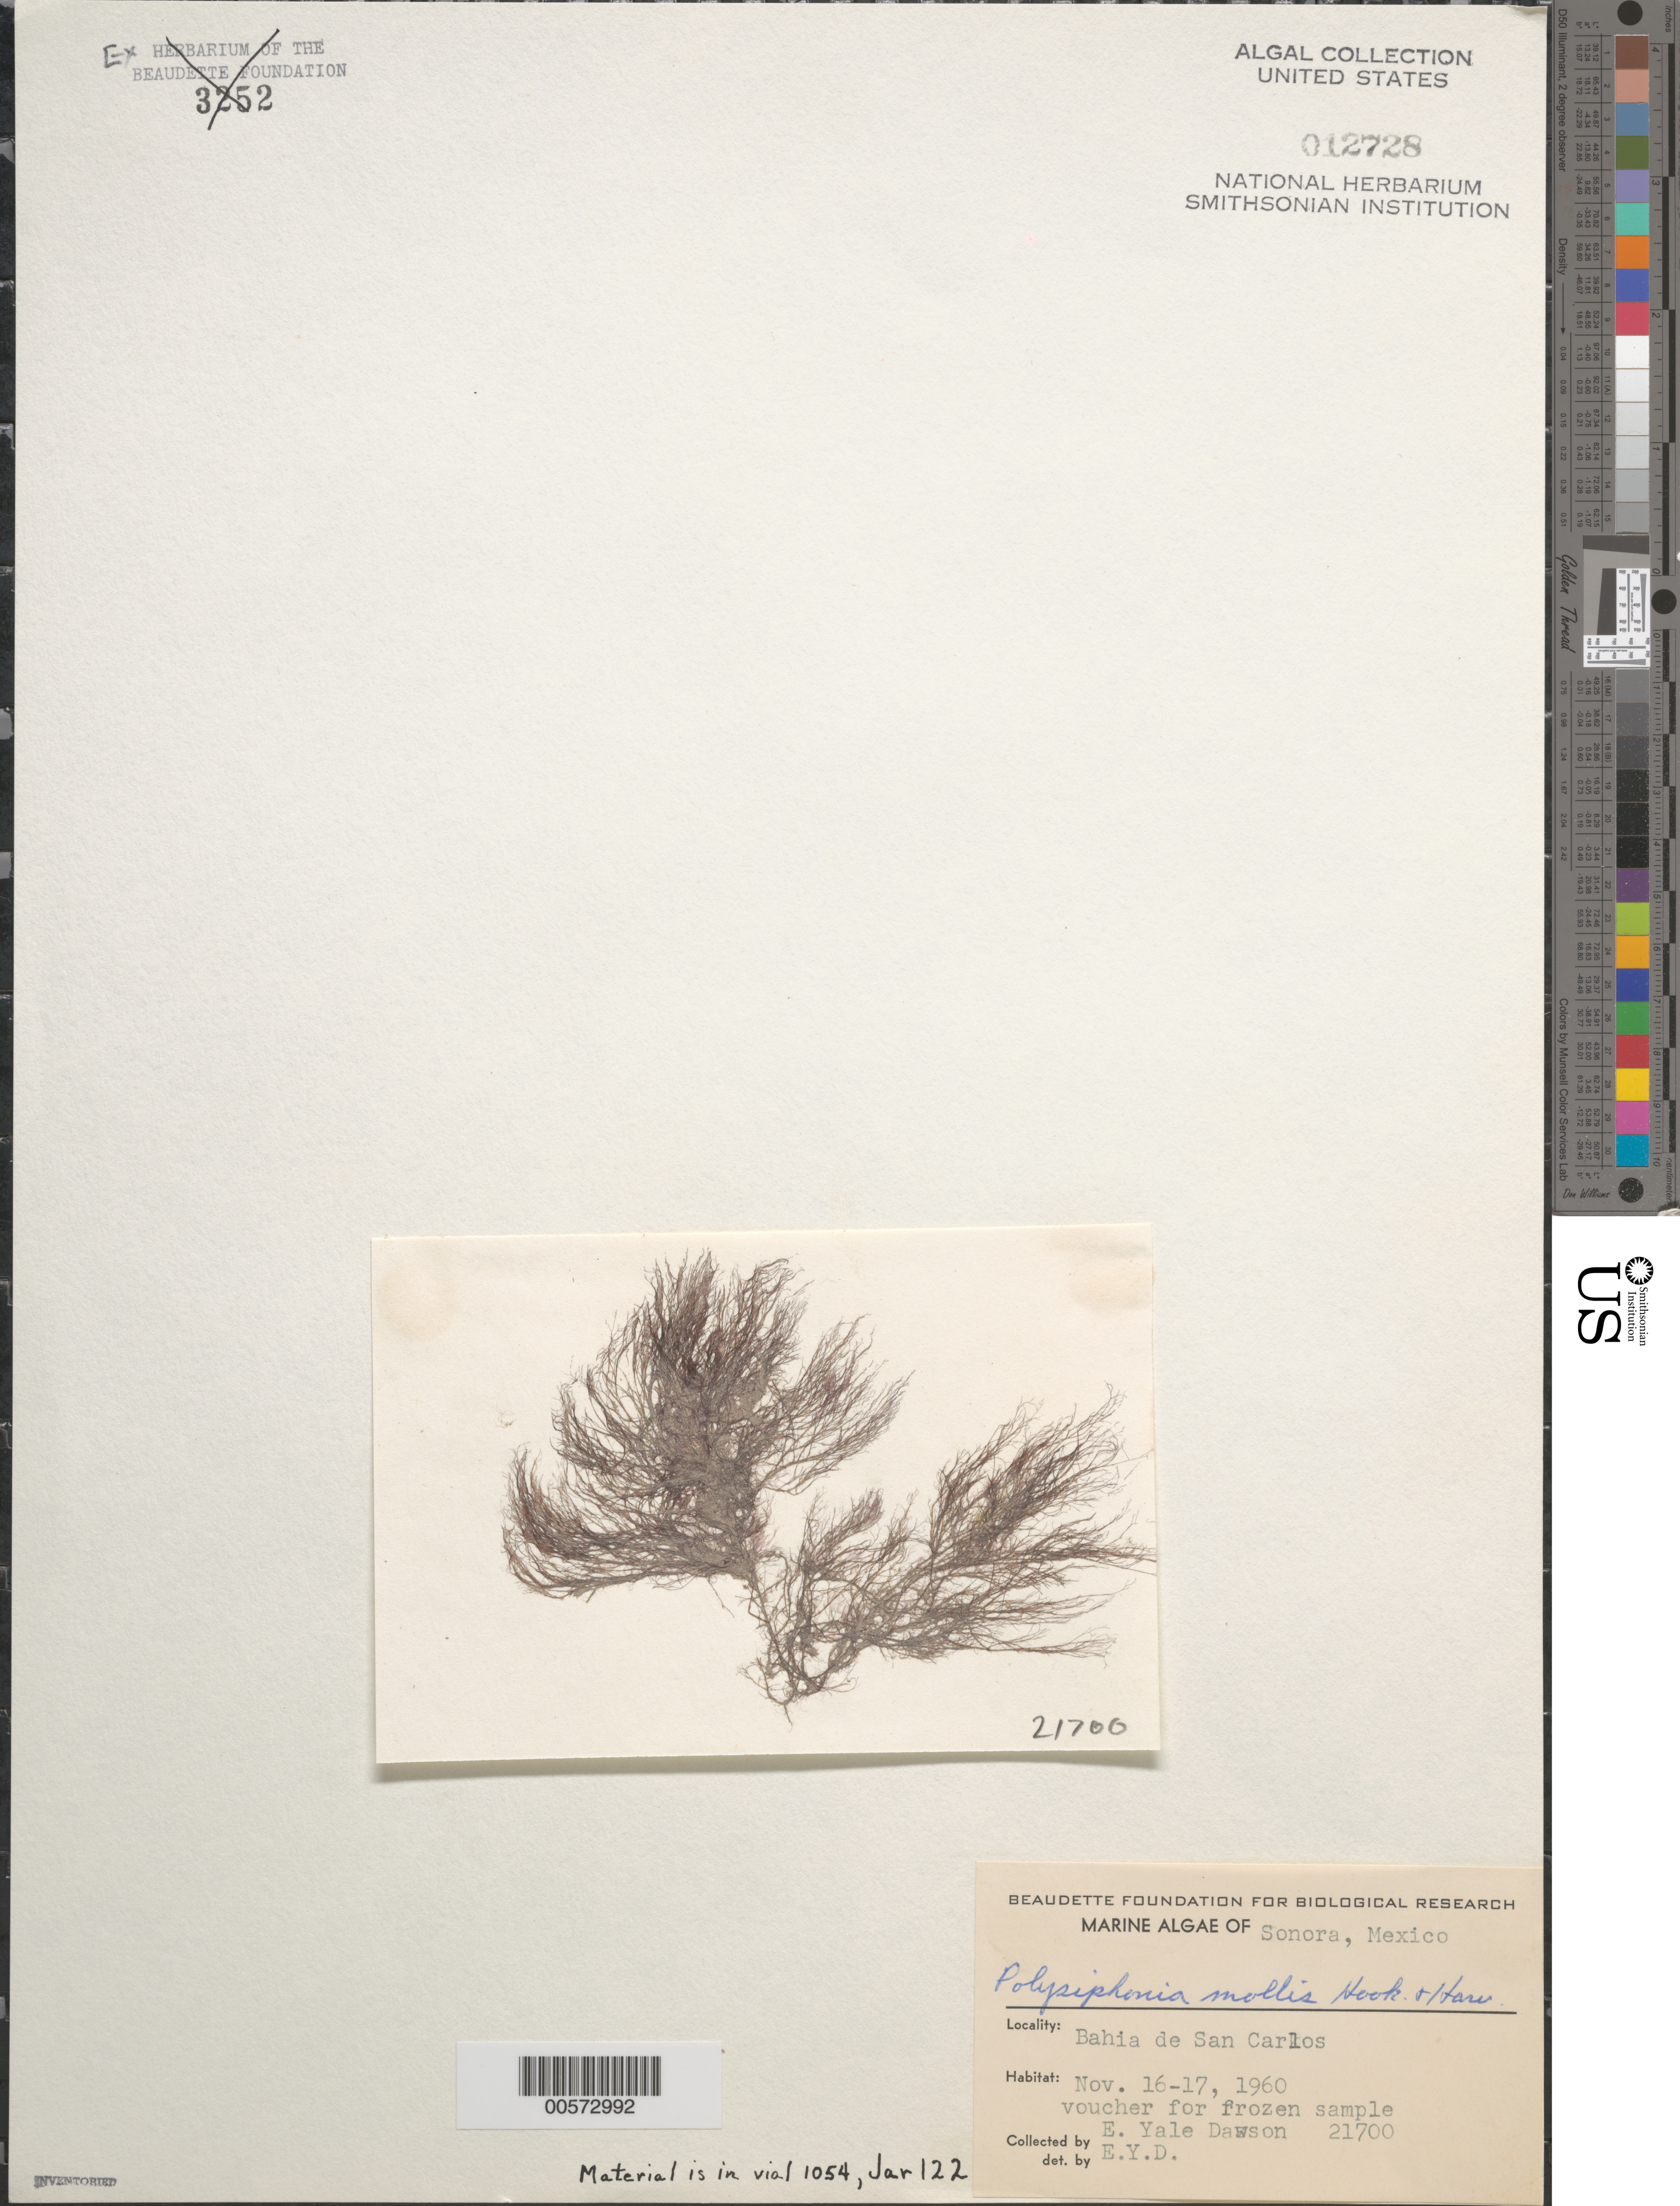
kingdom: Plantae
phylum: Rhodophyta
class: Florideophyceae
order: Ceramiales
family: Rhodomelaceae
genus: Polysiphonia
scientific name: Polysiphonia mollis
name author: Hook. f. & Harv.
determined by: Dawson, E. Y.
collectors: E. Y. Dawson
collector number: EYD 21700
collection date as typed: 16 Nov 1960 TO 17 Nov 1960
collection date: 1960-11-16/1960-11-17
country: Mexico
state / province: Sonora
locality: Bahia de San Carlos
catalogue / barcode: US 12728